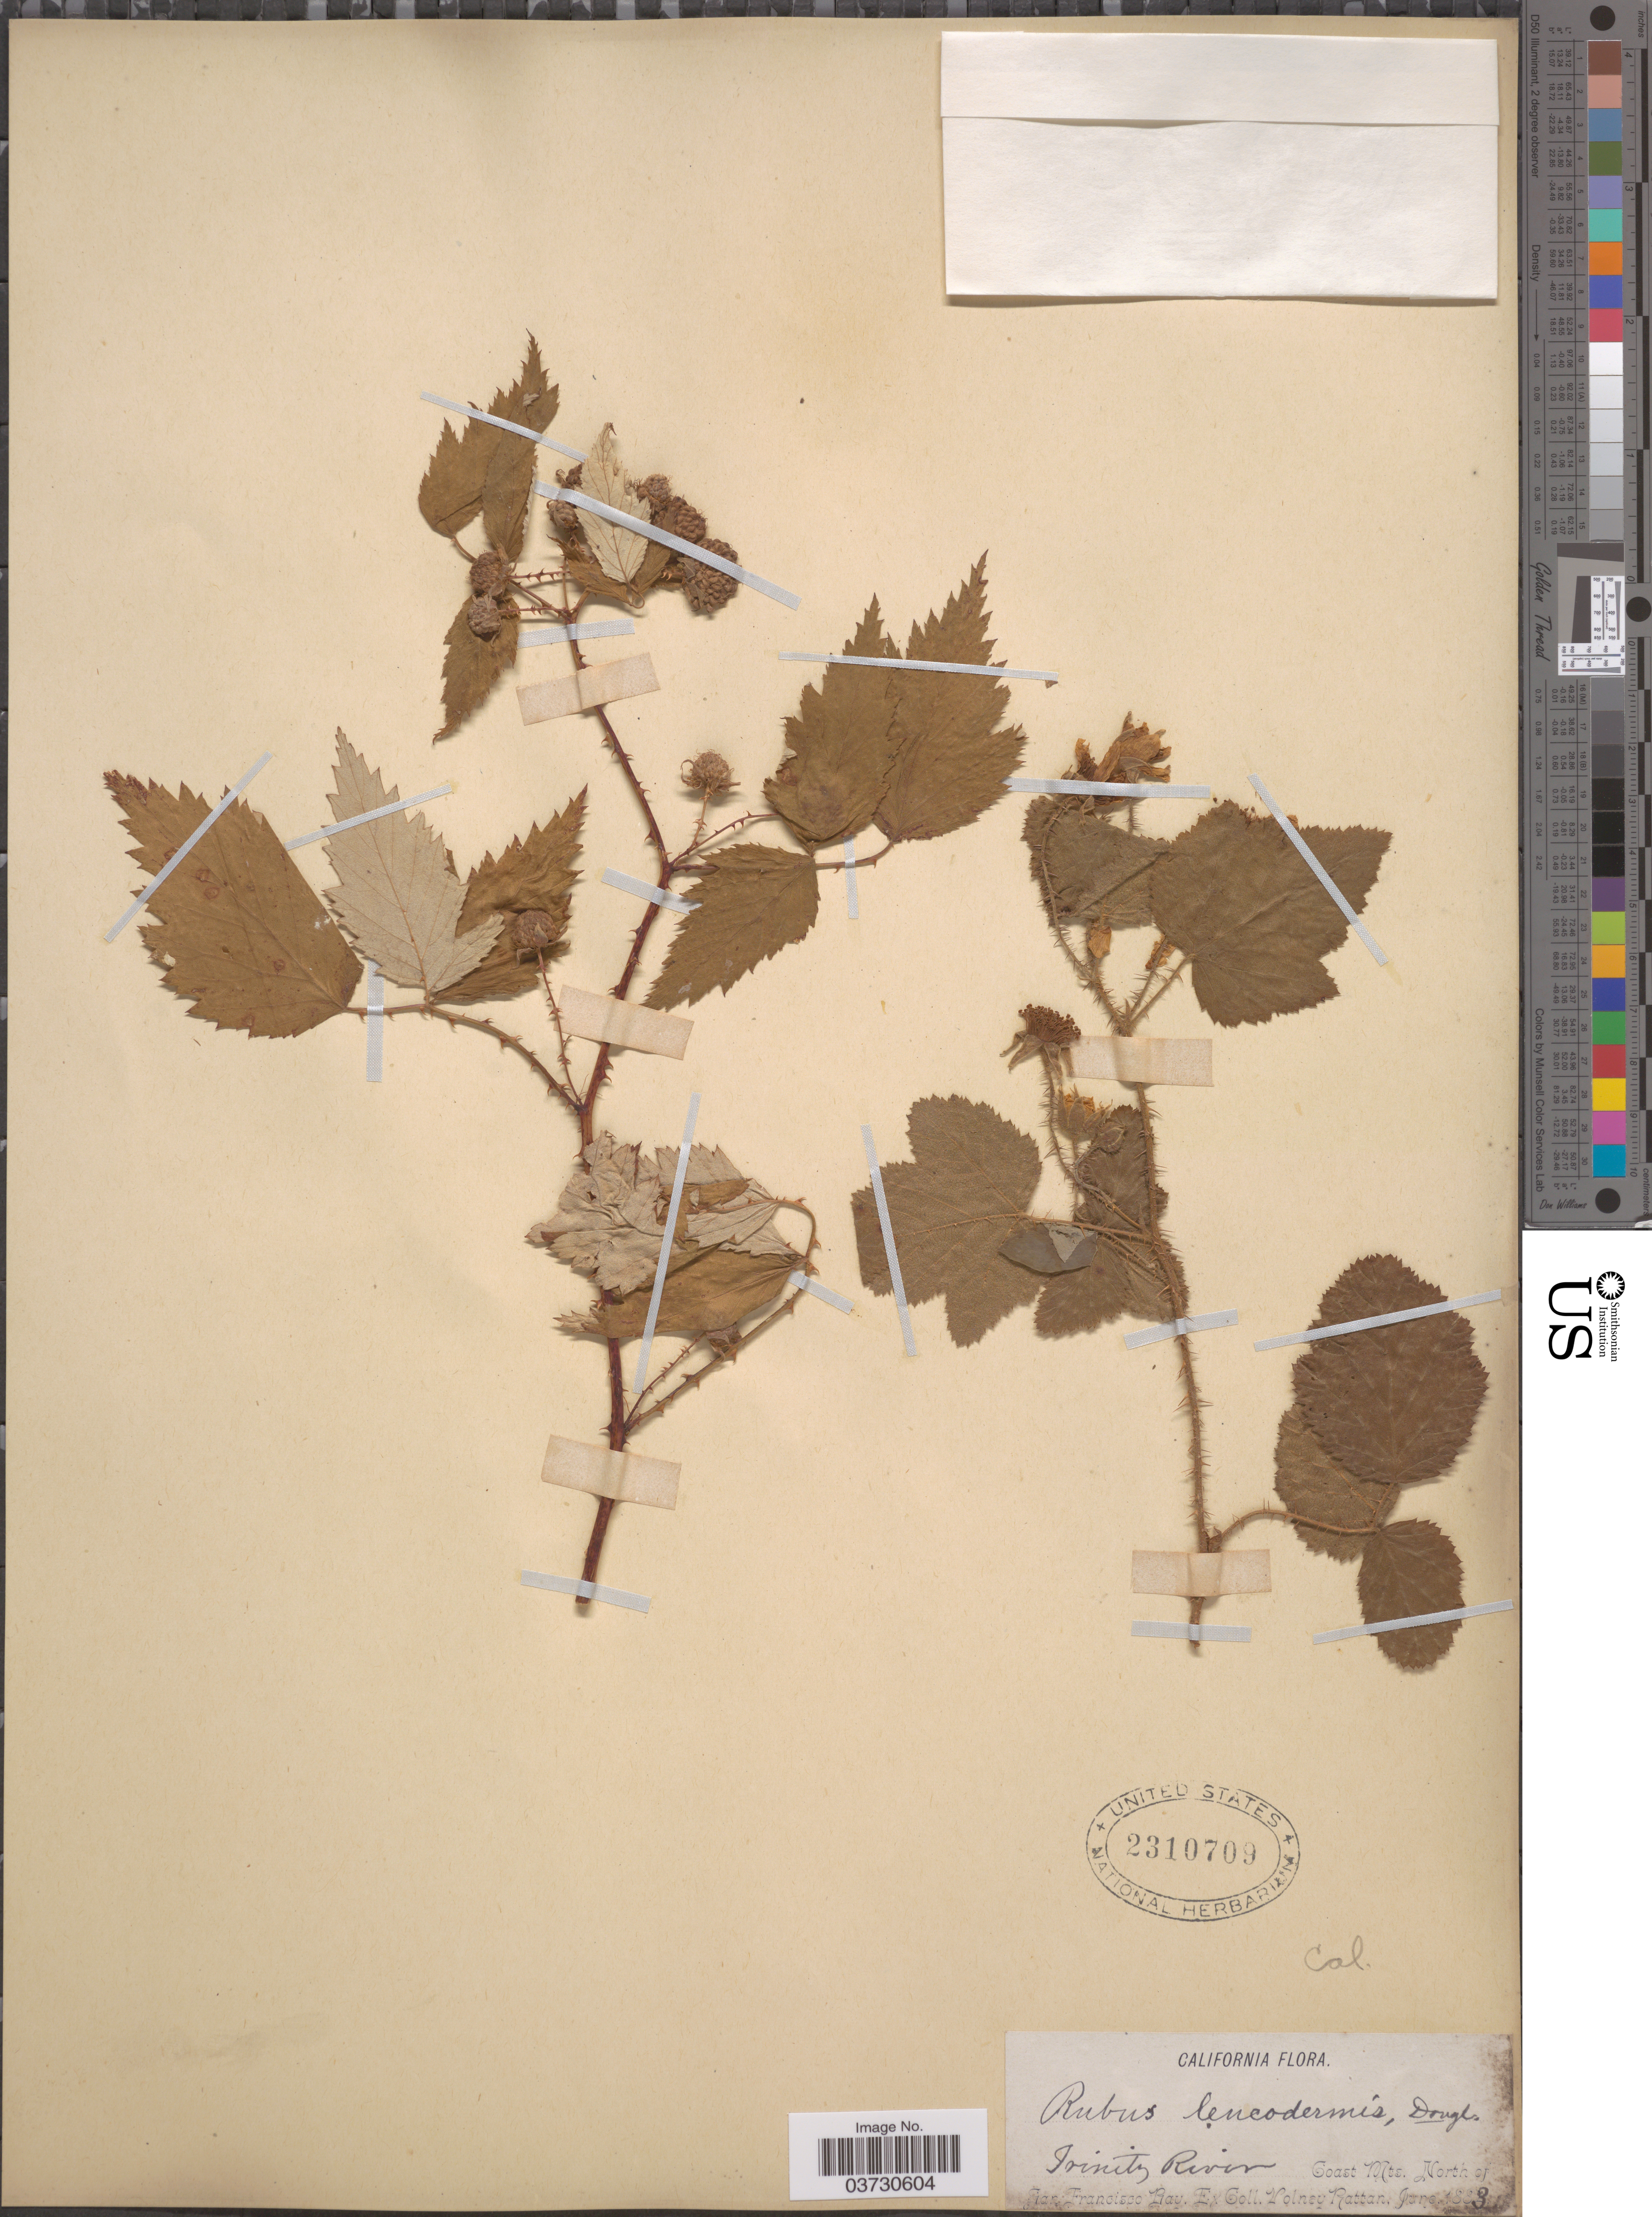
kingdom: Plantae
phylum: Tracheophyta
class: Magnoliopsida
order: Rosales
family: Rosaceae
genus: Rubus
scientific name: Rubus leucodermis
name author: Douglas ex Torr. & A. Gray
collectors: V. Rattan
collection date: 1883-06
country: United States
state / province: California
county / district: San Francisco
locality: Trinity River, Coast Mts. North of San Francisco Bay.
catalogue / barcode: US 2310709